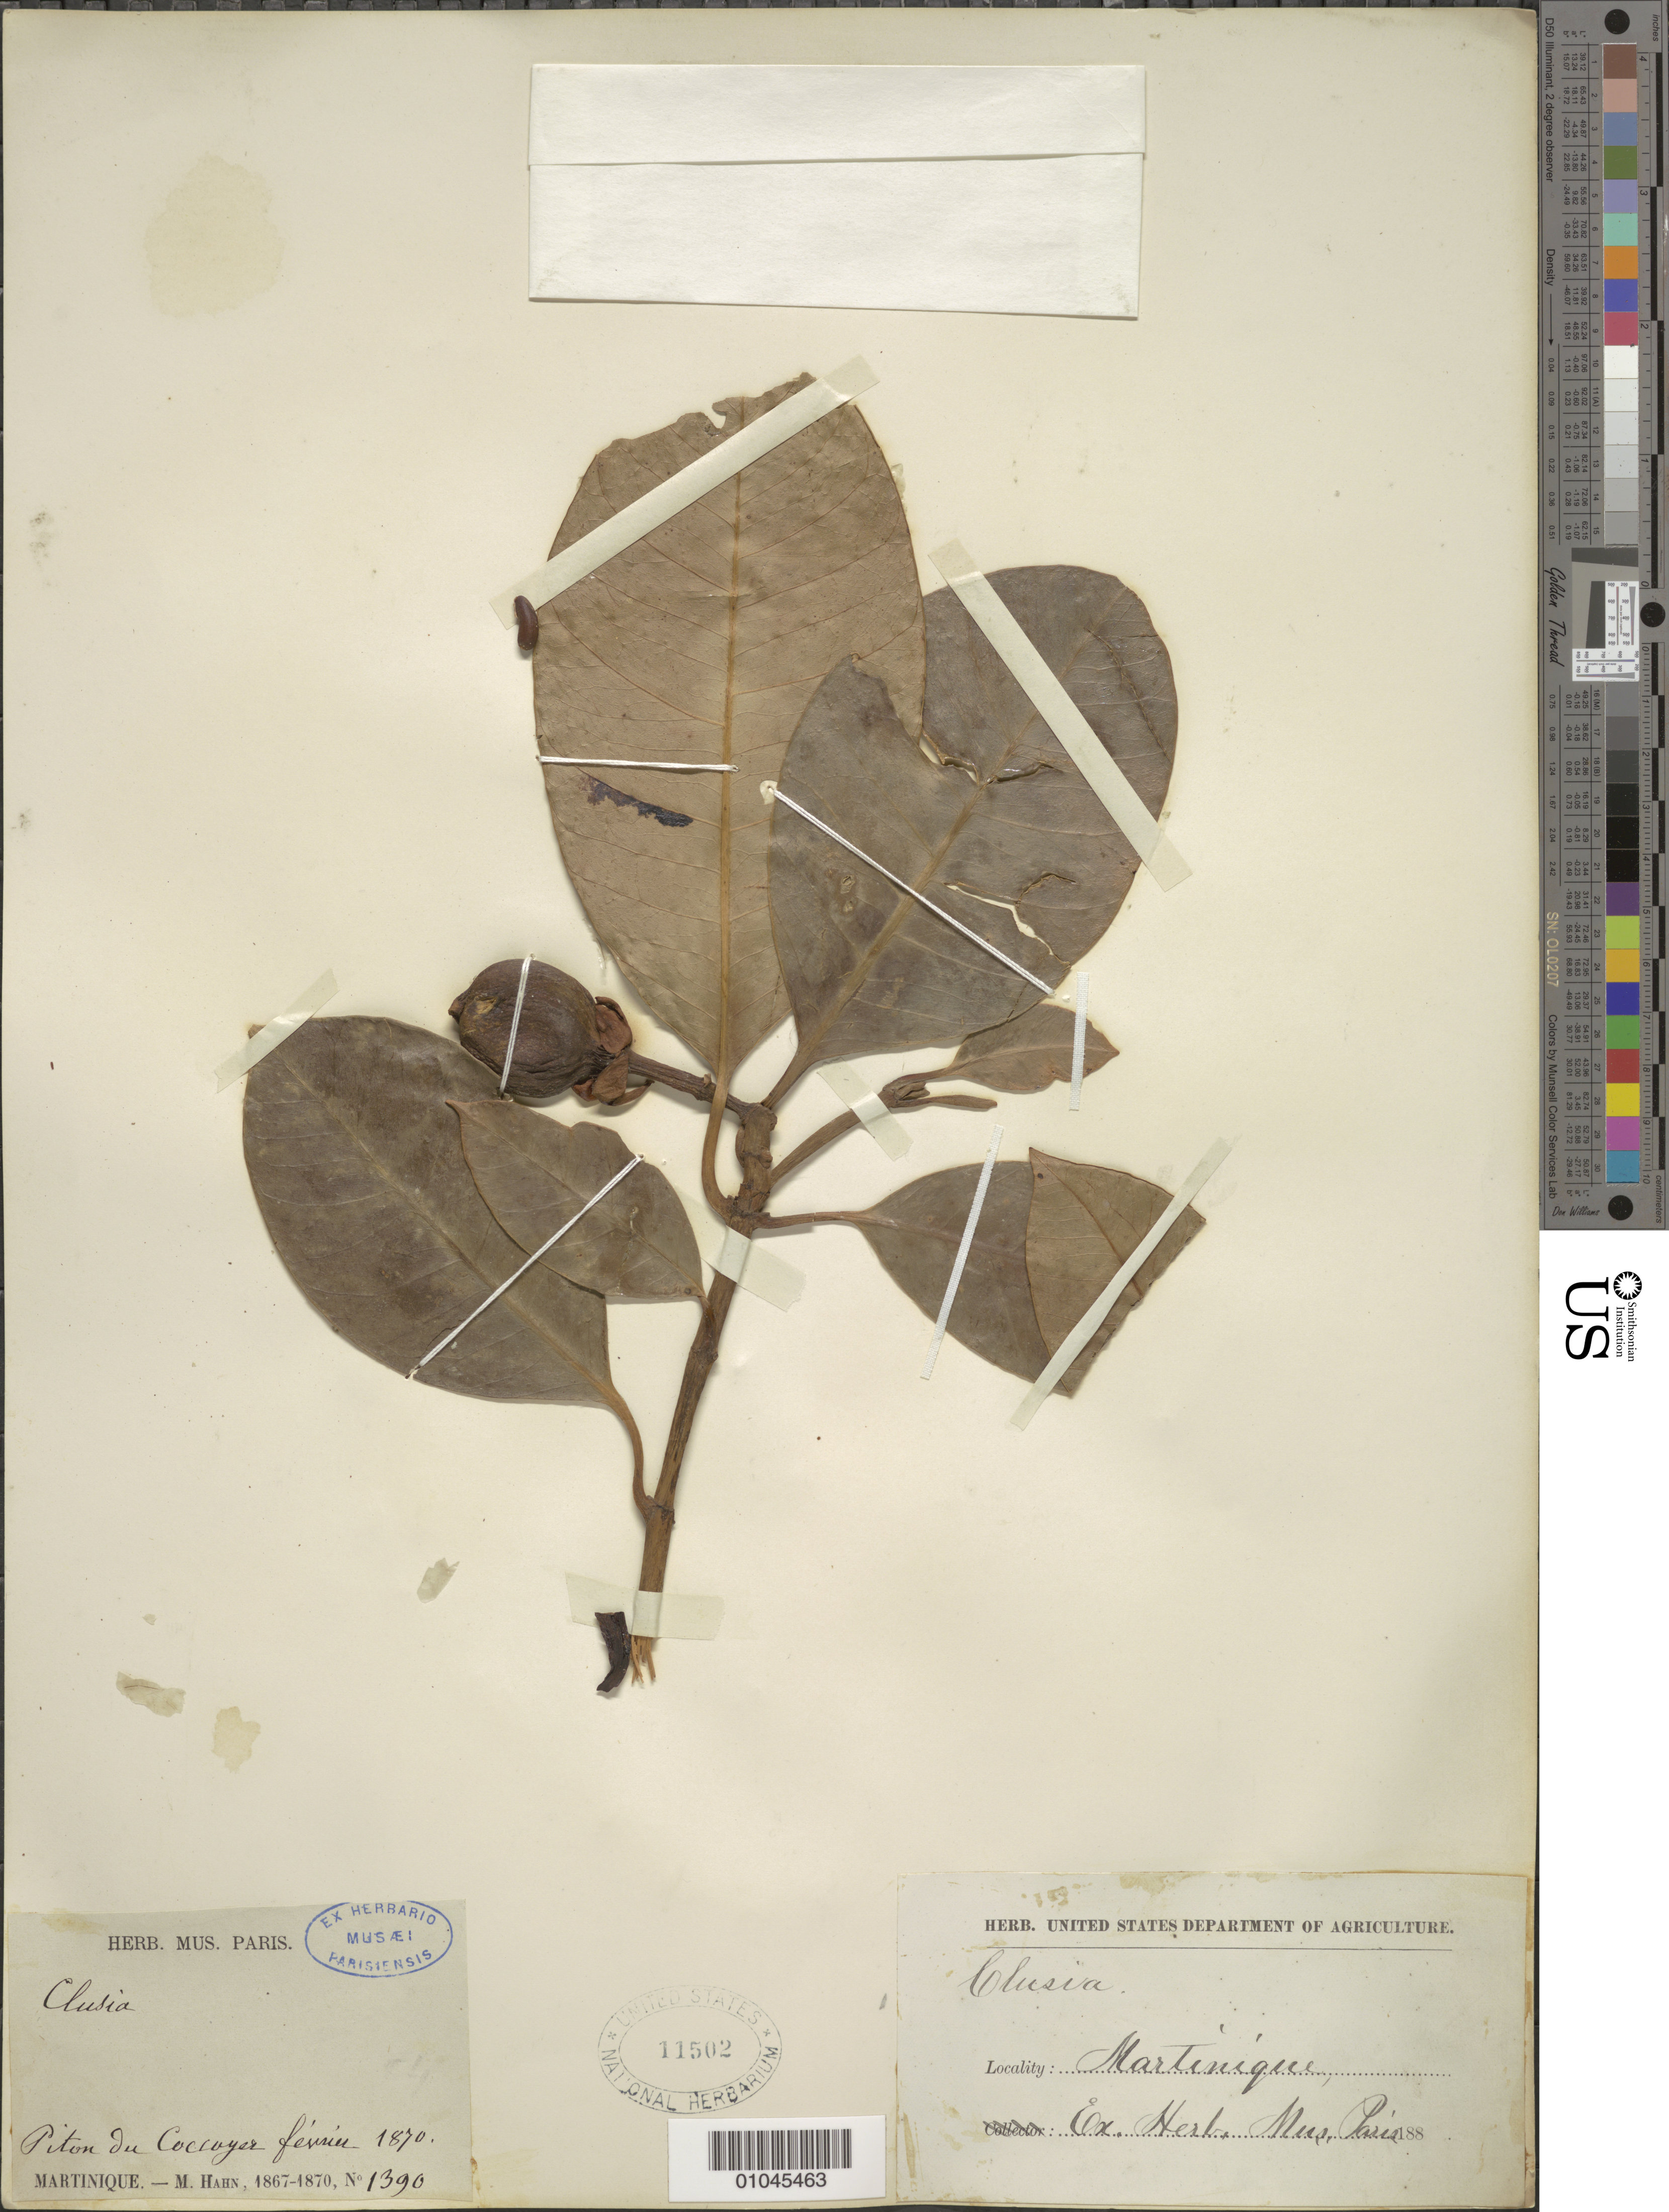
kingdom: Plantae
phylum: Tracheophyta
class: Magnoliopsida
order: Malpighiales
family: Clusiaceae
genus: Tovomita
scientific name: Tovomita plumieri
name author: Griseb.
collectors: M. Hahn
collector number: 1390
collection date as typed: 1870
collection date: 1870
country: Martinique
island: Martinique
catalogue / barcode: US 11502